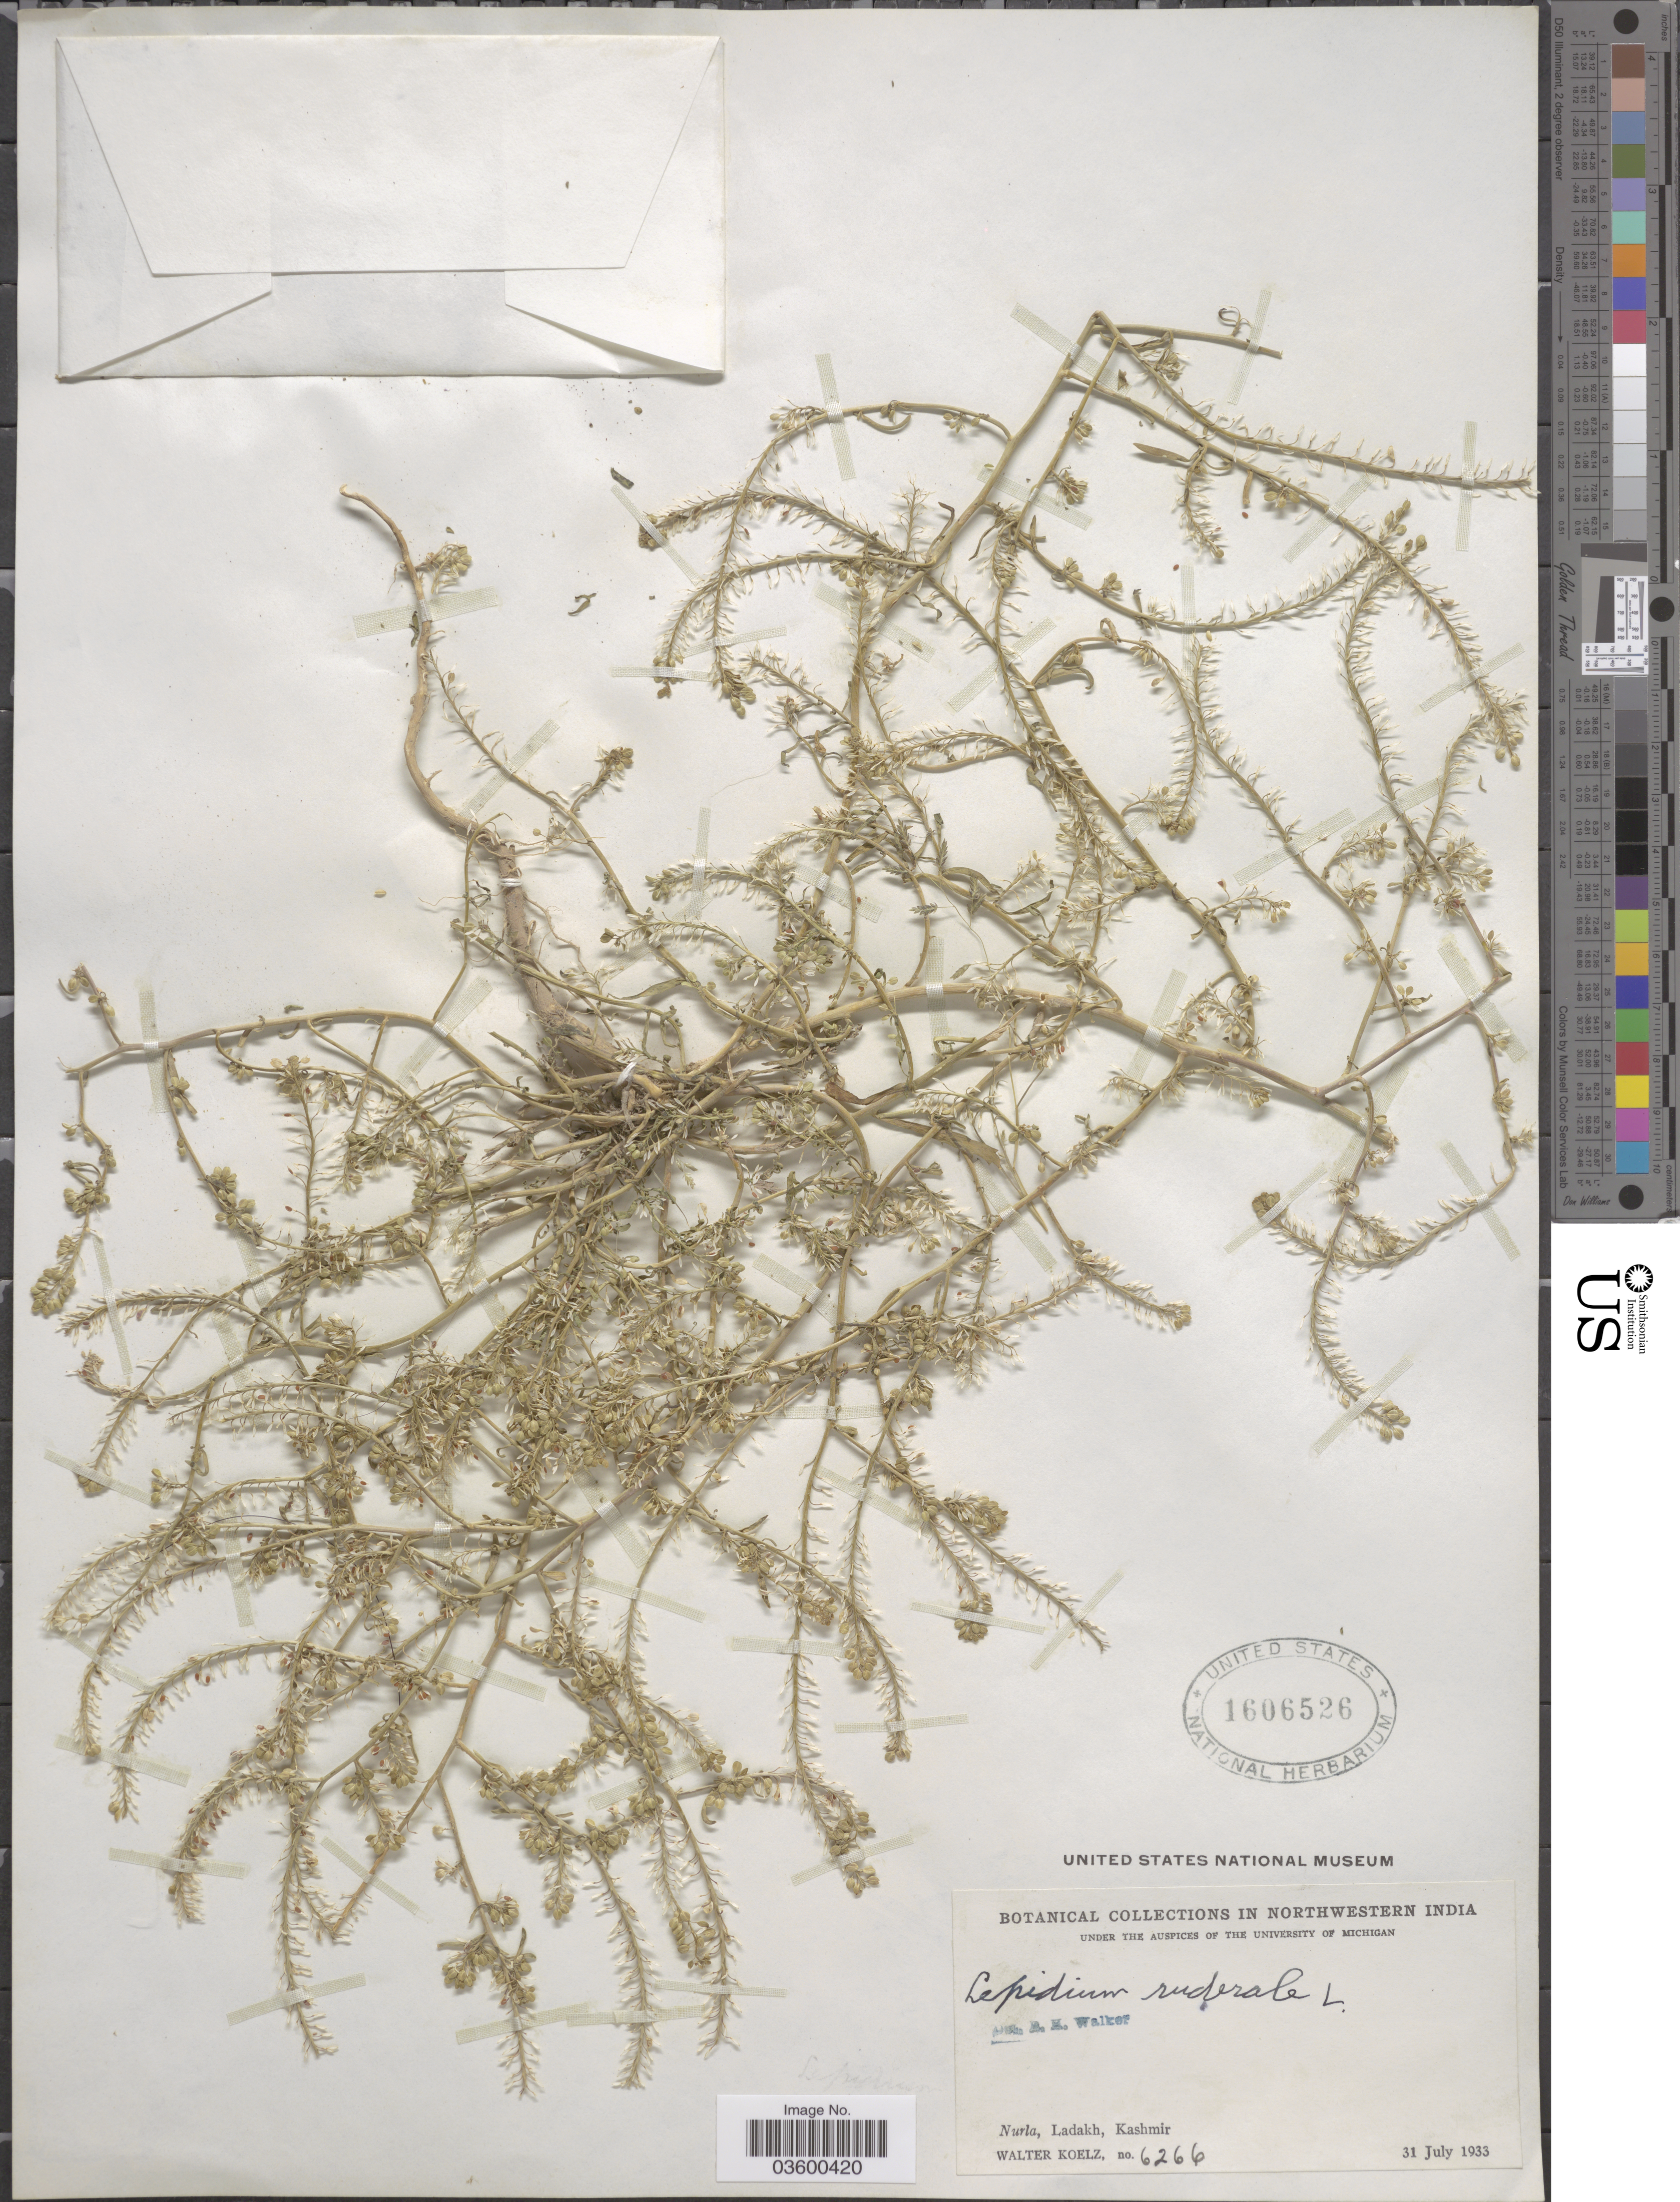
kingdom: Plantae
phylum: Tracheophyta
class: Magnoliopsida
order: Brassicales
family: Brassicaceae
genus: Lepidium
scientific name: Lepidium ruderale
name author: Burm. f.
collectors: W. N. Koelz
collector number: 6266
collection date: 1933-07-31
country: India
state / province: Jammu and Kashmir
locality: Northwestern India. Nurla, Ladakh, Kashmir.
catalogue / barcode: US 1606526